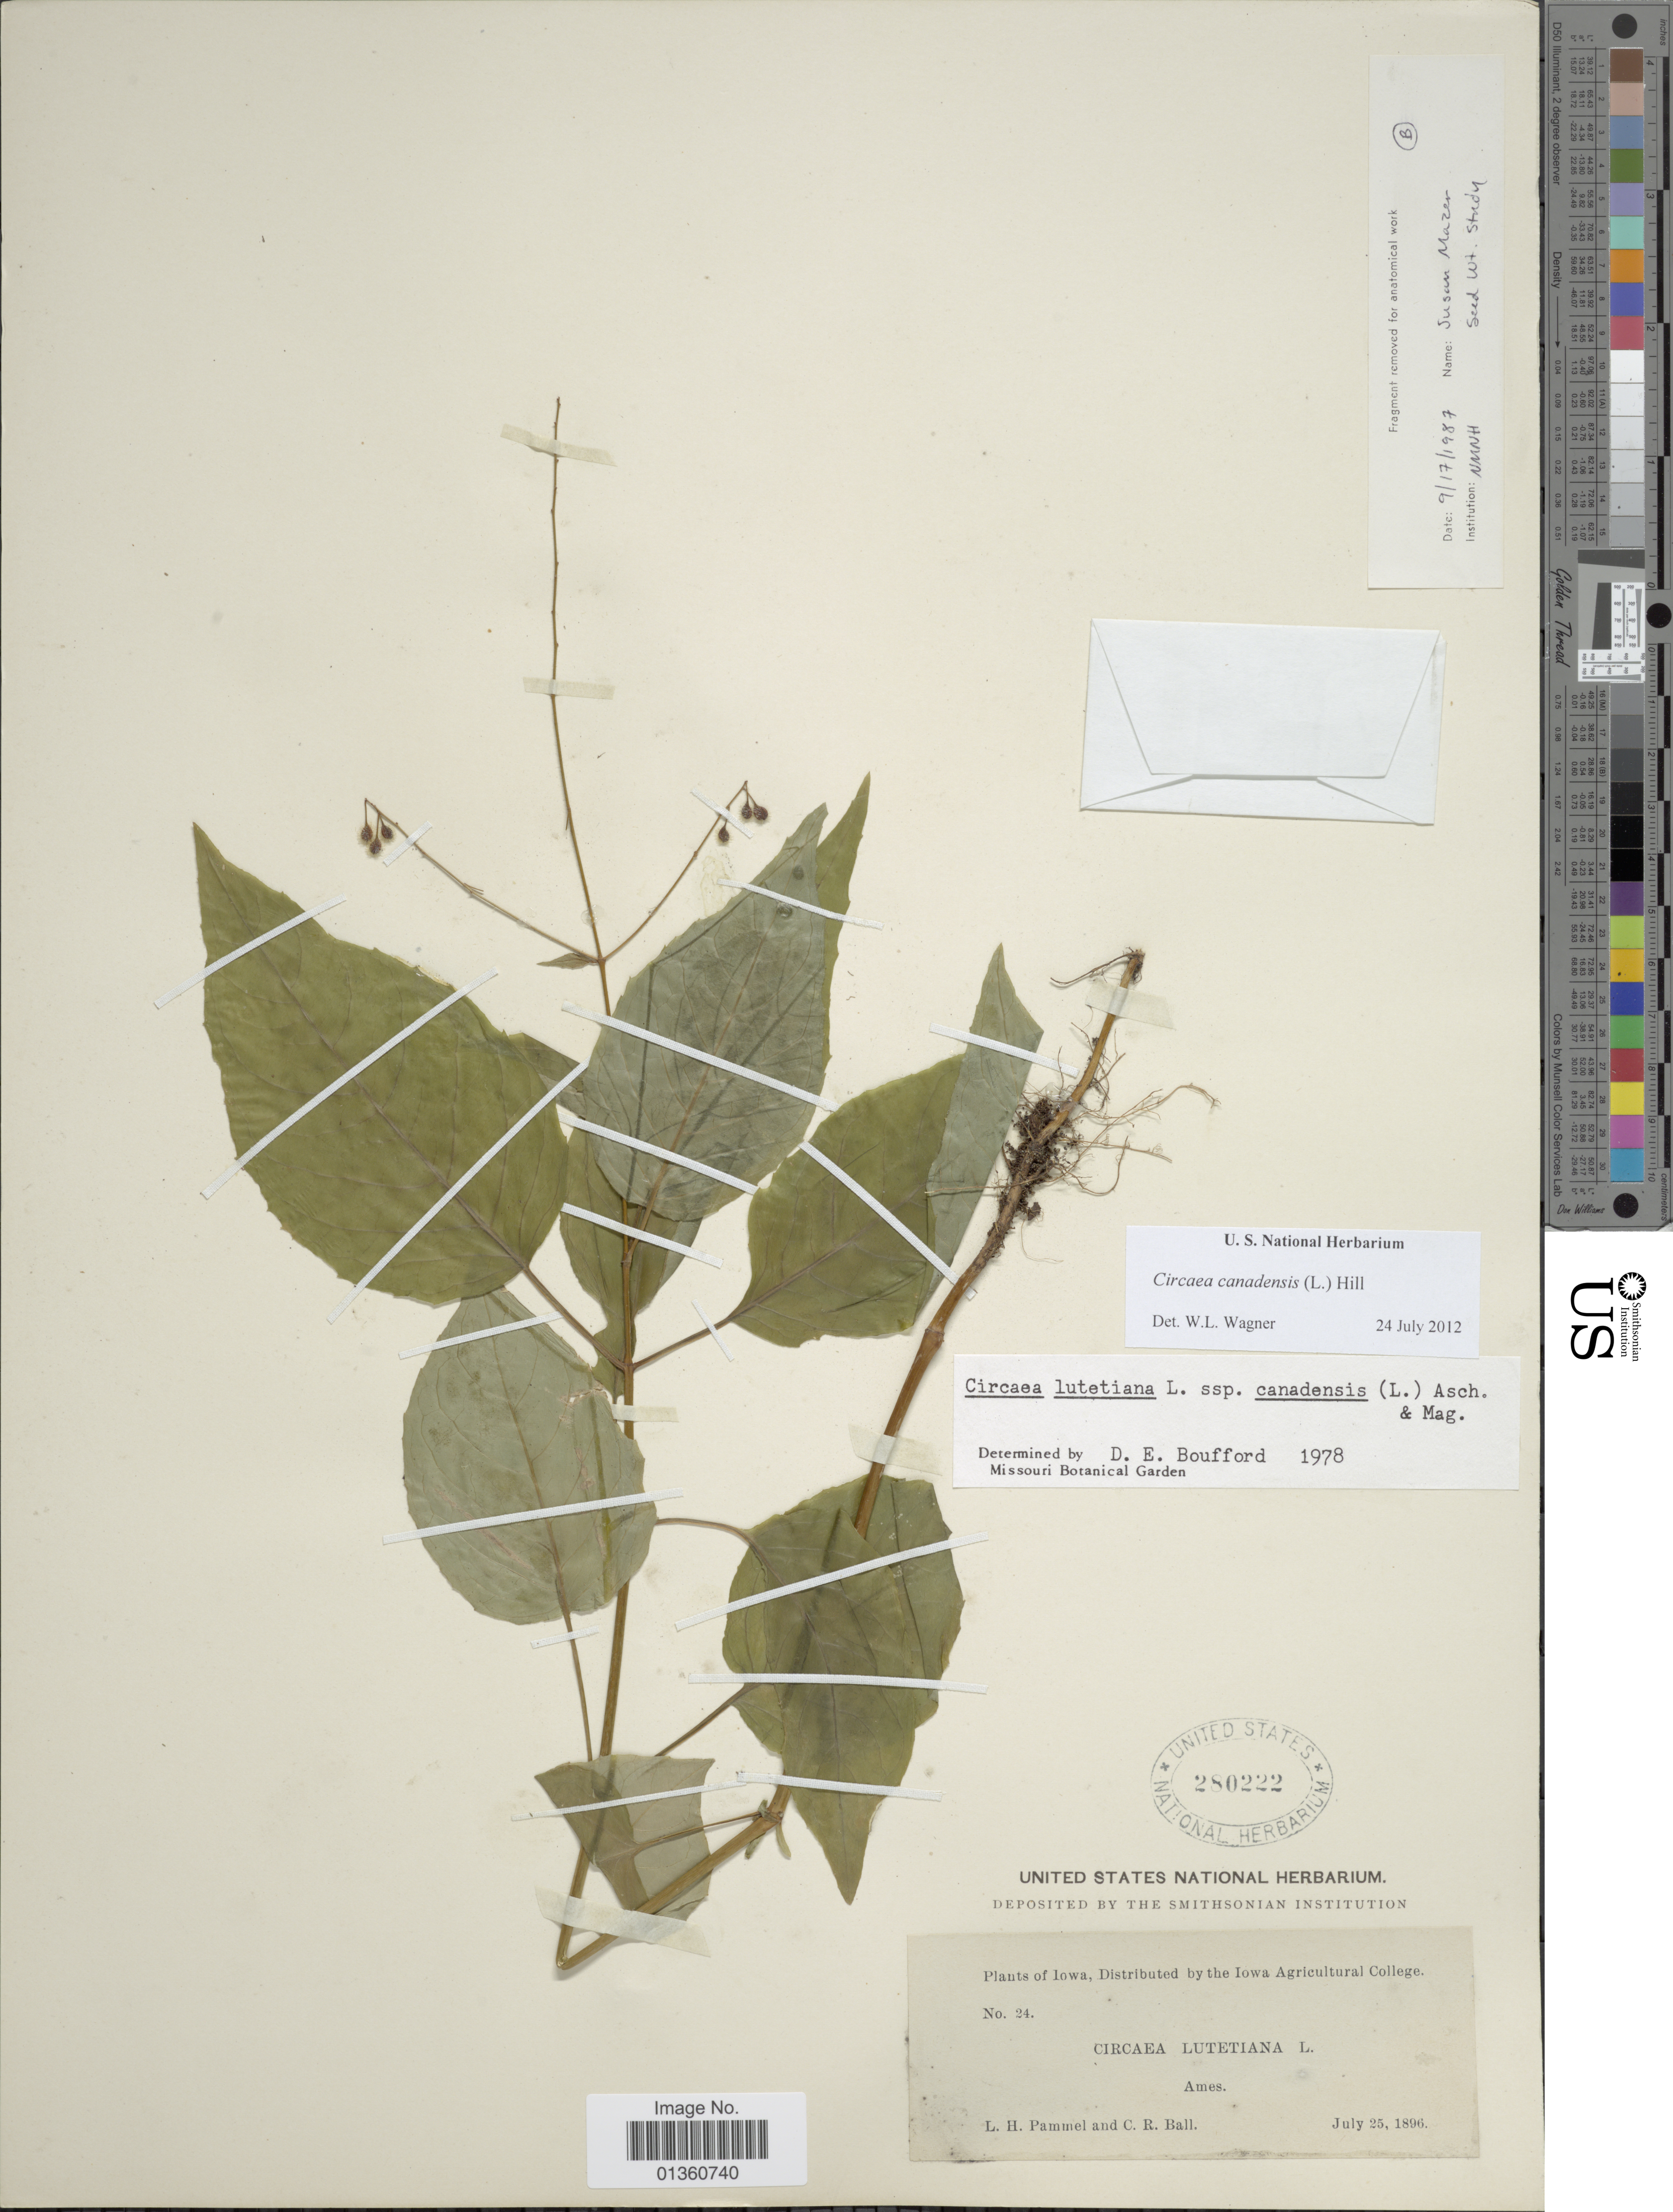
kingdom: Plantae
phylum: Tracheophyta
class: Magnoliopsida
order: Myrtales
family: Onagraceae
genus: Circaea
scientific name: Circaea canadensis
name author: (L.) Hill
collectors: L. Pammel & C. R. Ball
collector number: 24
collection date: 1896-07-25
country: United States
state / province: Iowa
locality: Ames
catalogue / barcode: US 280222